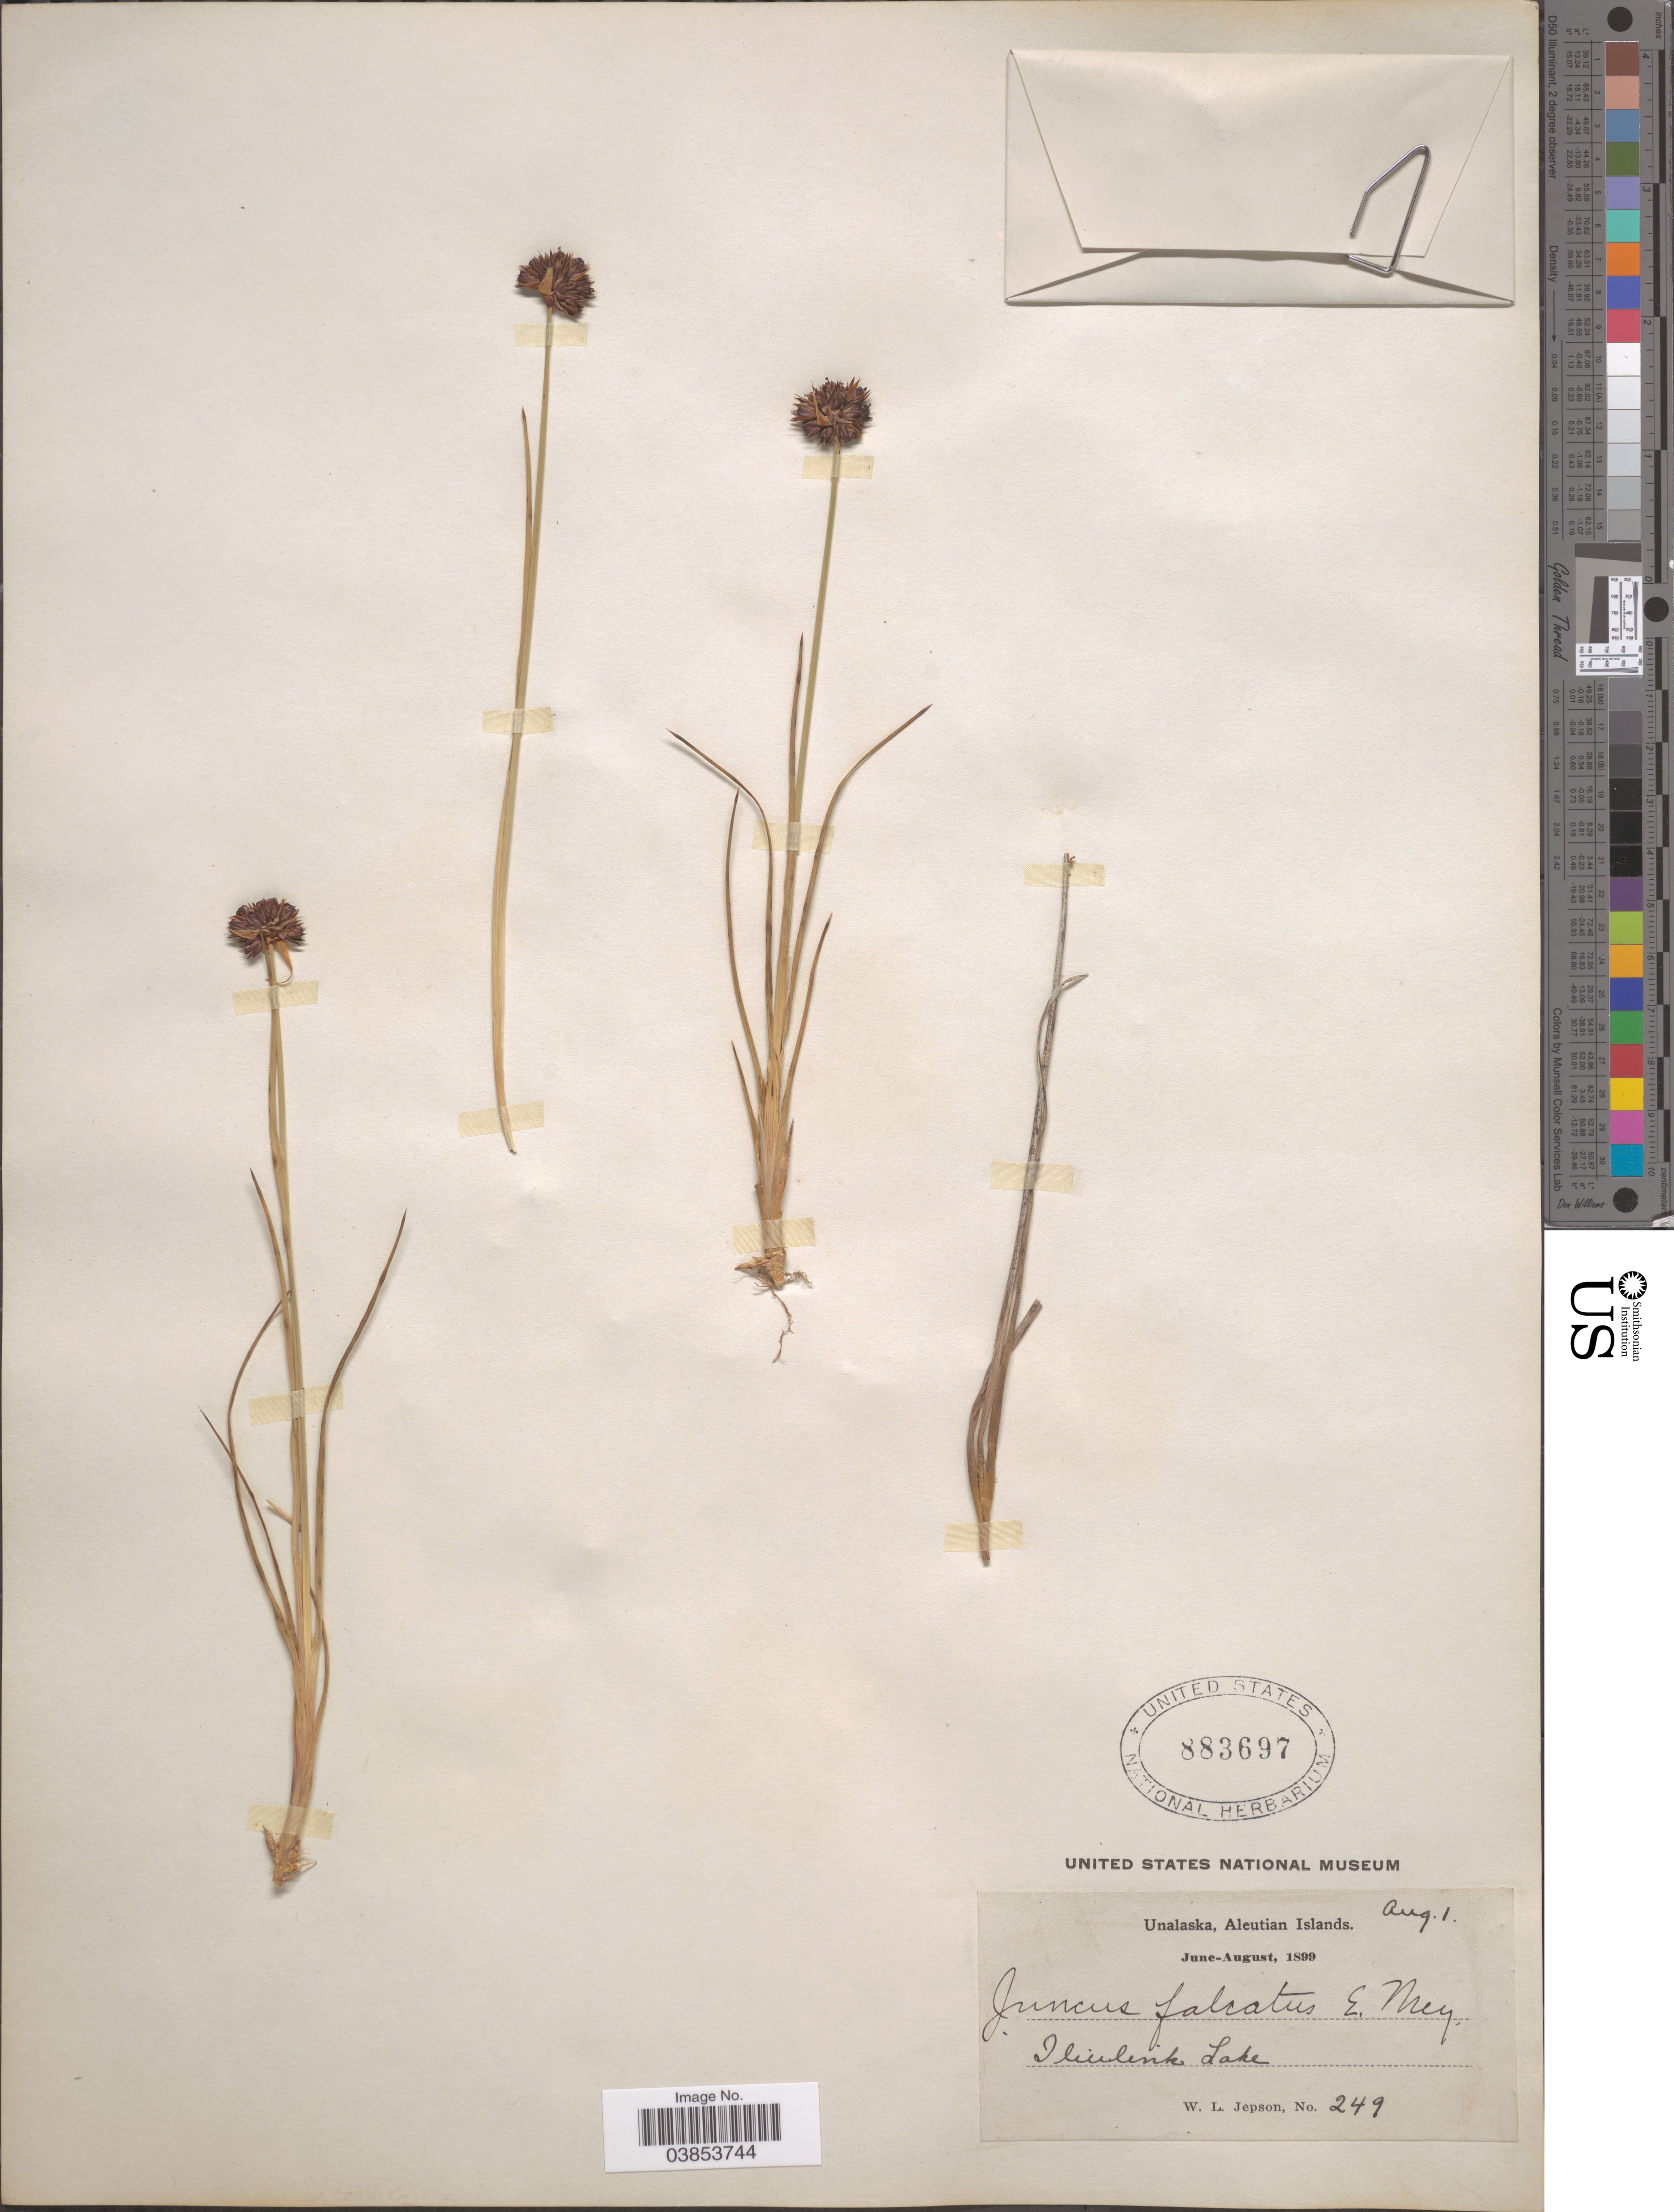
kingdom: Plantae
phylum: Tracheophyta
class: Liliopsida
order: Poales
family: Juncaceae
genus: Juncus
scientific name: Juncus falcatus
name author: E. Mey.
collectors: W. L. Jepson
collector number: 249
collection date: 1899-08-01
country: United States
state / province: Alaska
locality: Unalaska, Aleutian Islands. Iliuliuk Lake.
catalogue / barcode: US 883697